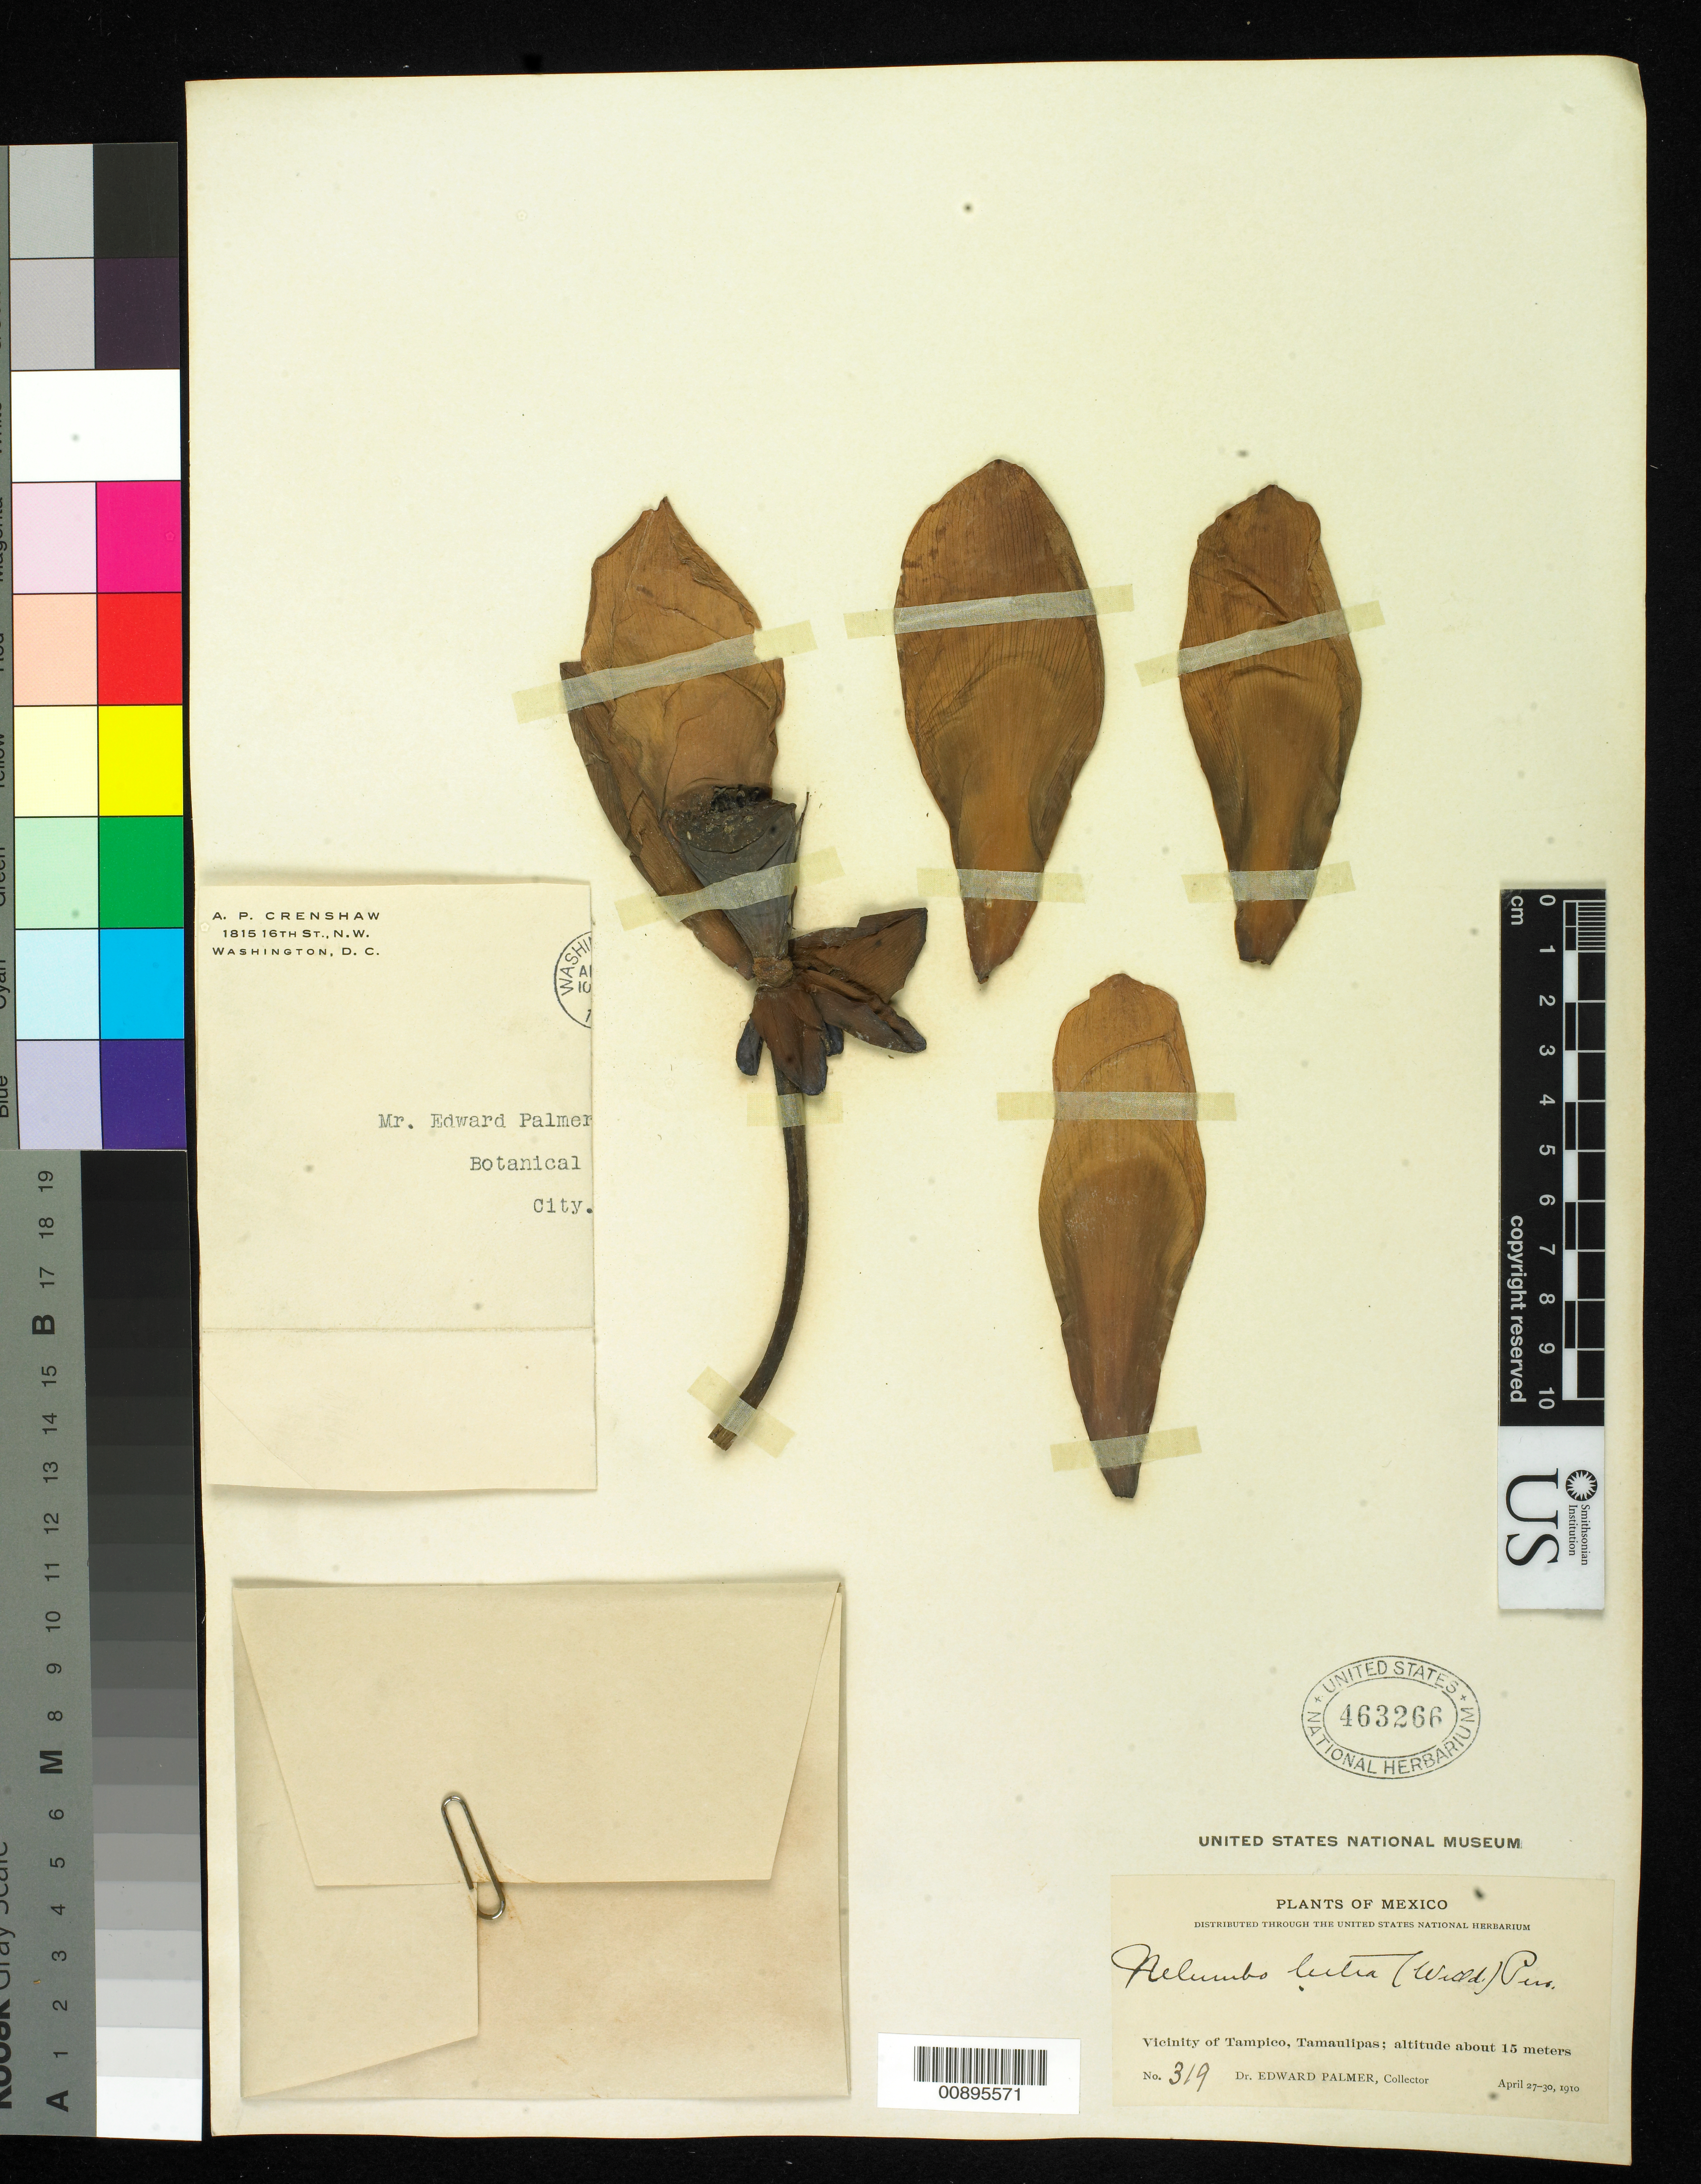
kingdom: Plantae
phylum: Tracheophyta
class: Magnoliopsida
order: Nymphaeales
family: Nymphaeaceae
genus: Nymphaea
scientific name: Nymphaea lutea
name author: L.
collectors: E. Palmer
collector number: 319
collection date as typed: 27 Apr 1910 to 30 Apr 1910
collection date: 1910-04-27/1910-04-30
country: Mexico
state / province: Tamaulipas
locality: Vicinity of Tampico, Tamaulipas.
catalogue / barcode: US 463266